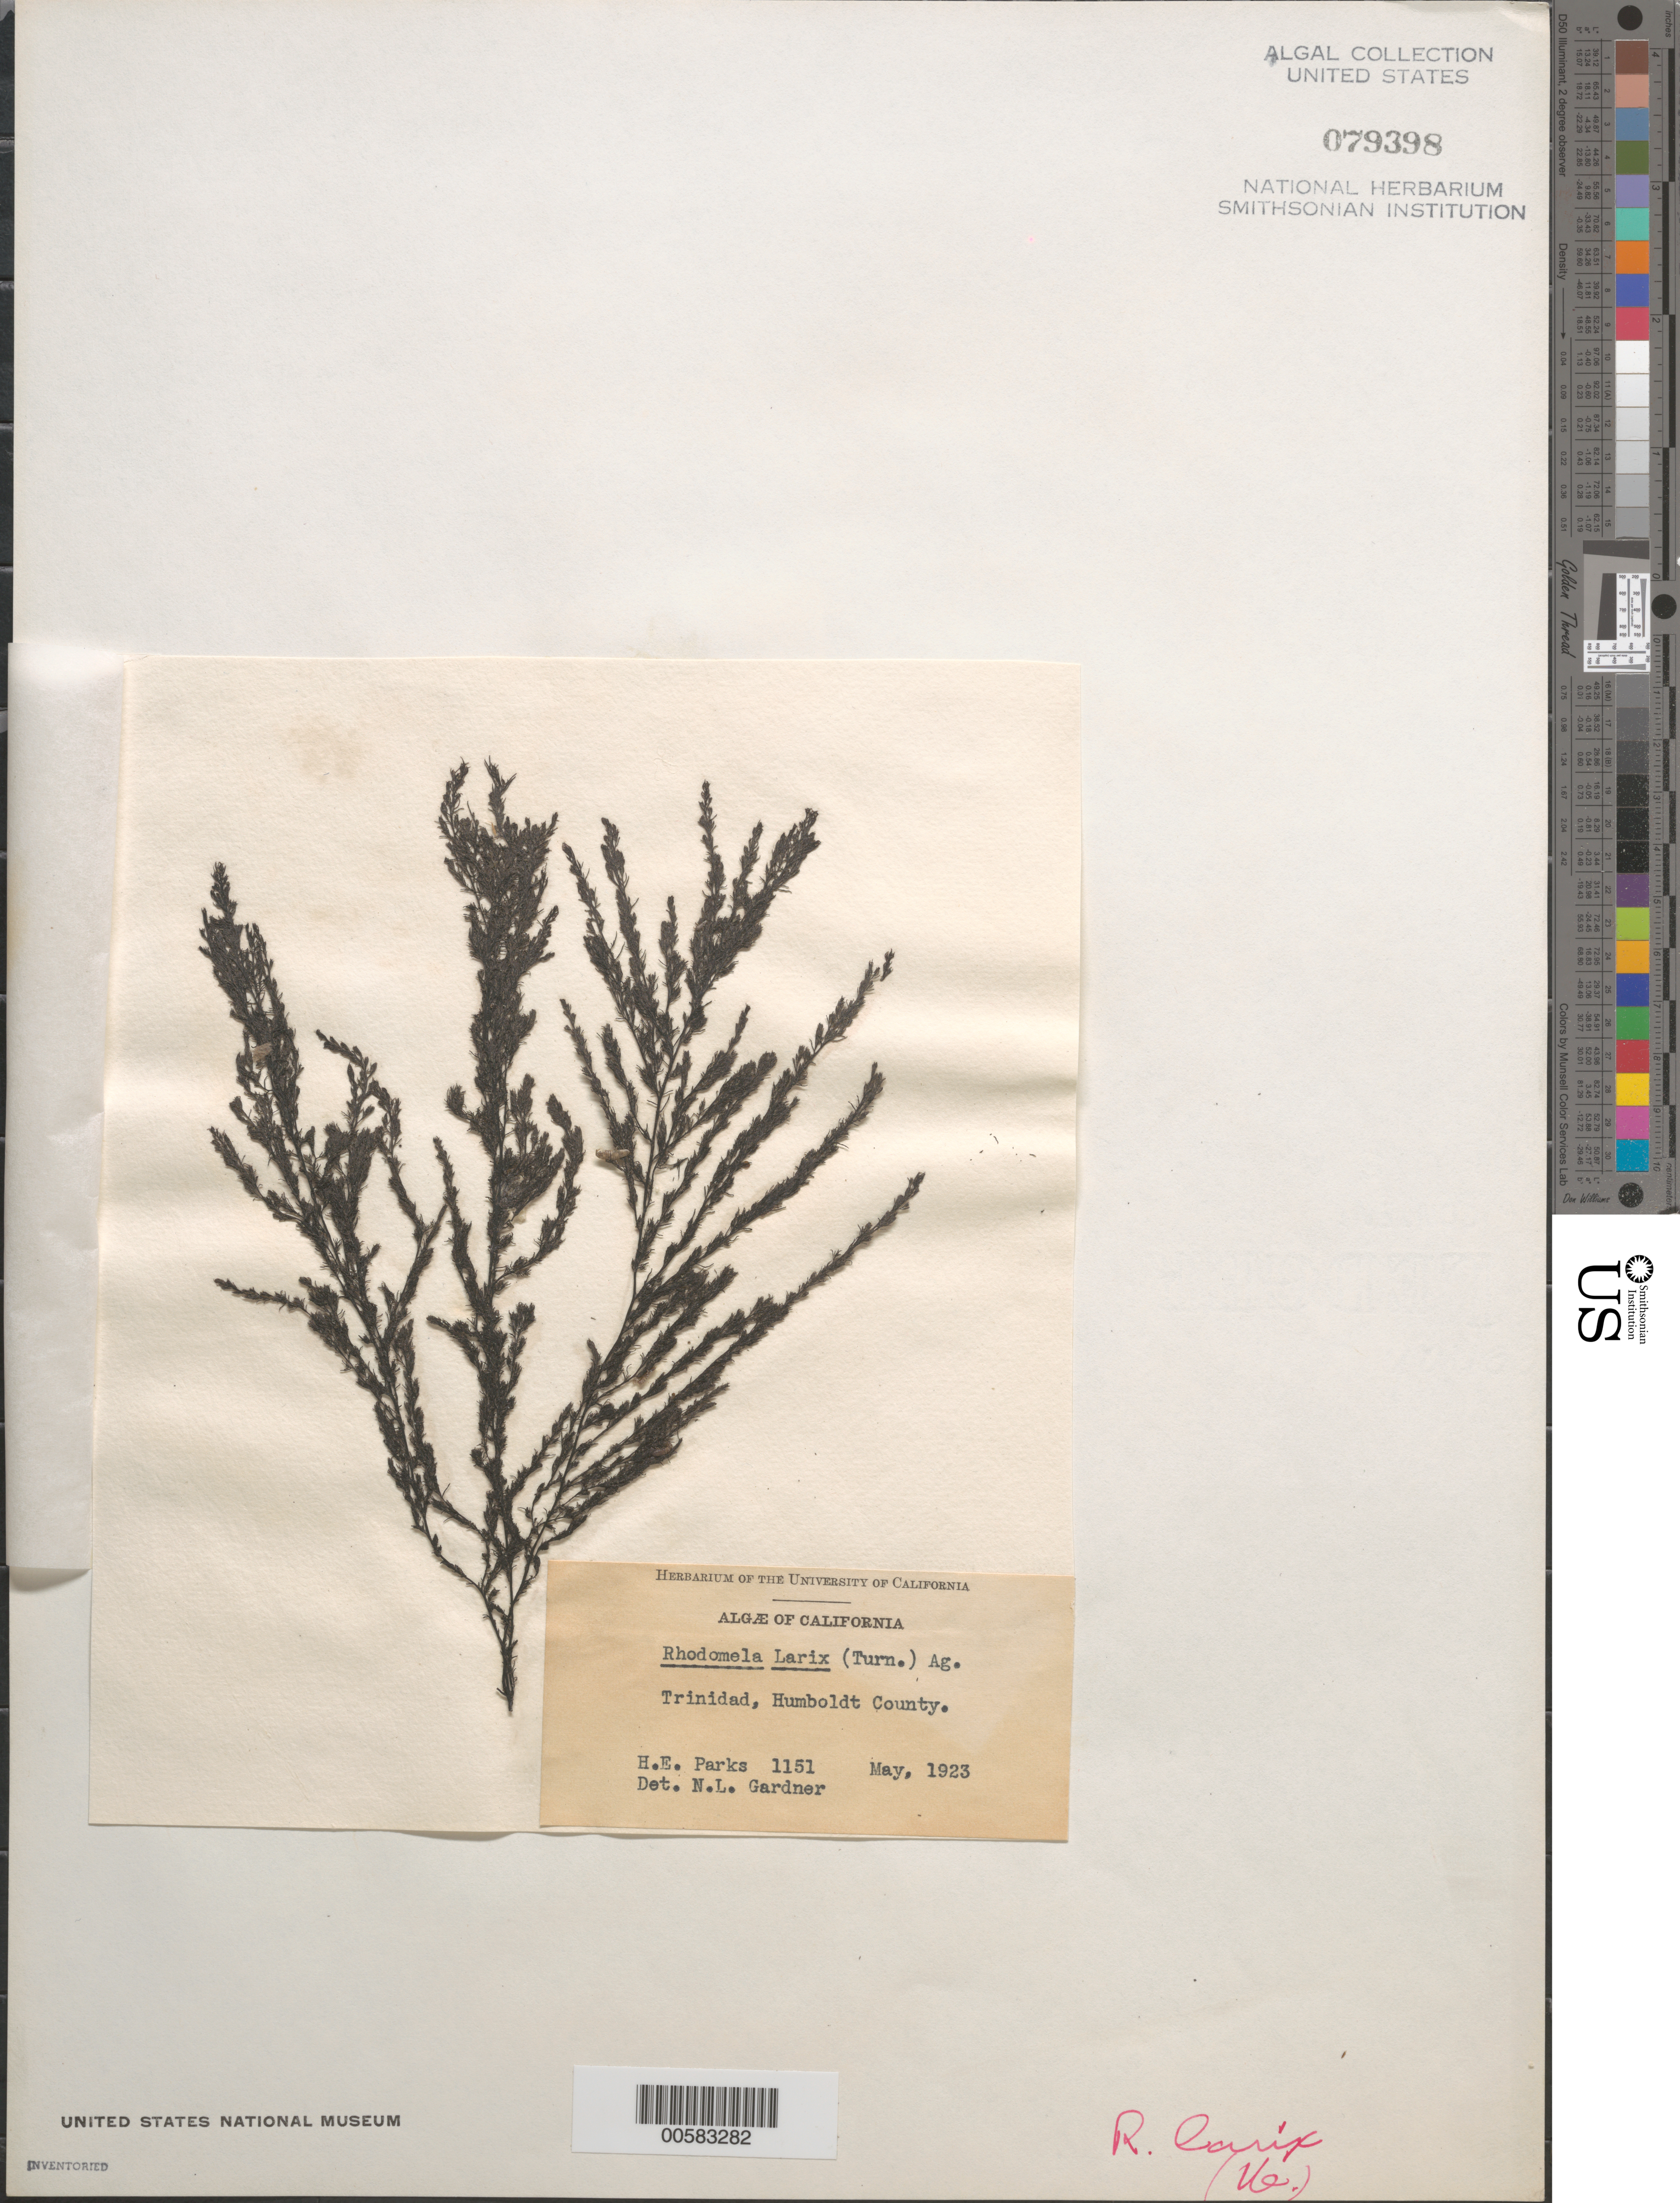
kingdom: Plantae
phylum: Rhodophyta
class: Florideophyceae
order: Ceramiales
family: Rhodomelaceae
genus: Neorhodomela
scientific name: Neorhodomela larix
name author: (Turner) Masuda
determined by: Algae name updating Project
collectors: H. E. Parks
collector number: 1151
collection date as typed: May 1923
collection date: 1923-05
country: United States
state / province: California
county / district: Humboldt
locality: Trinidad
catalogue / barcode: US 79398